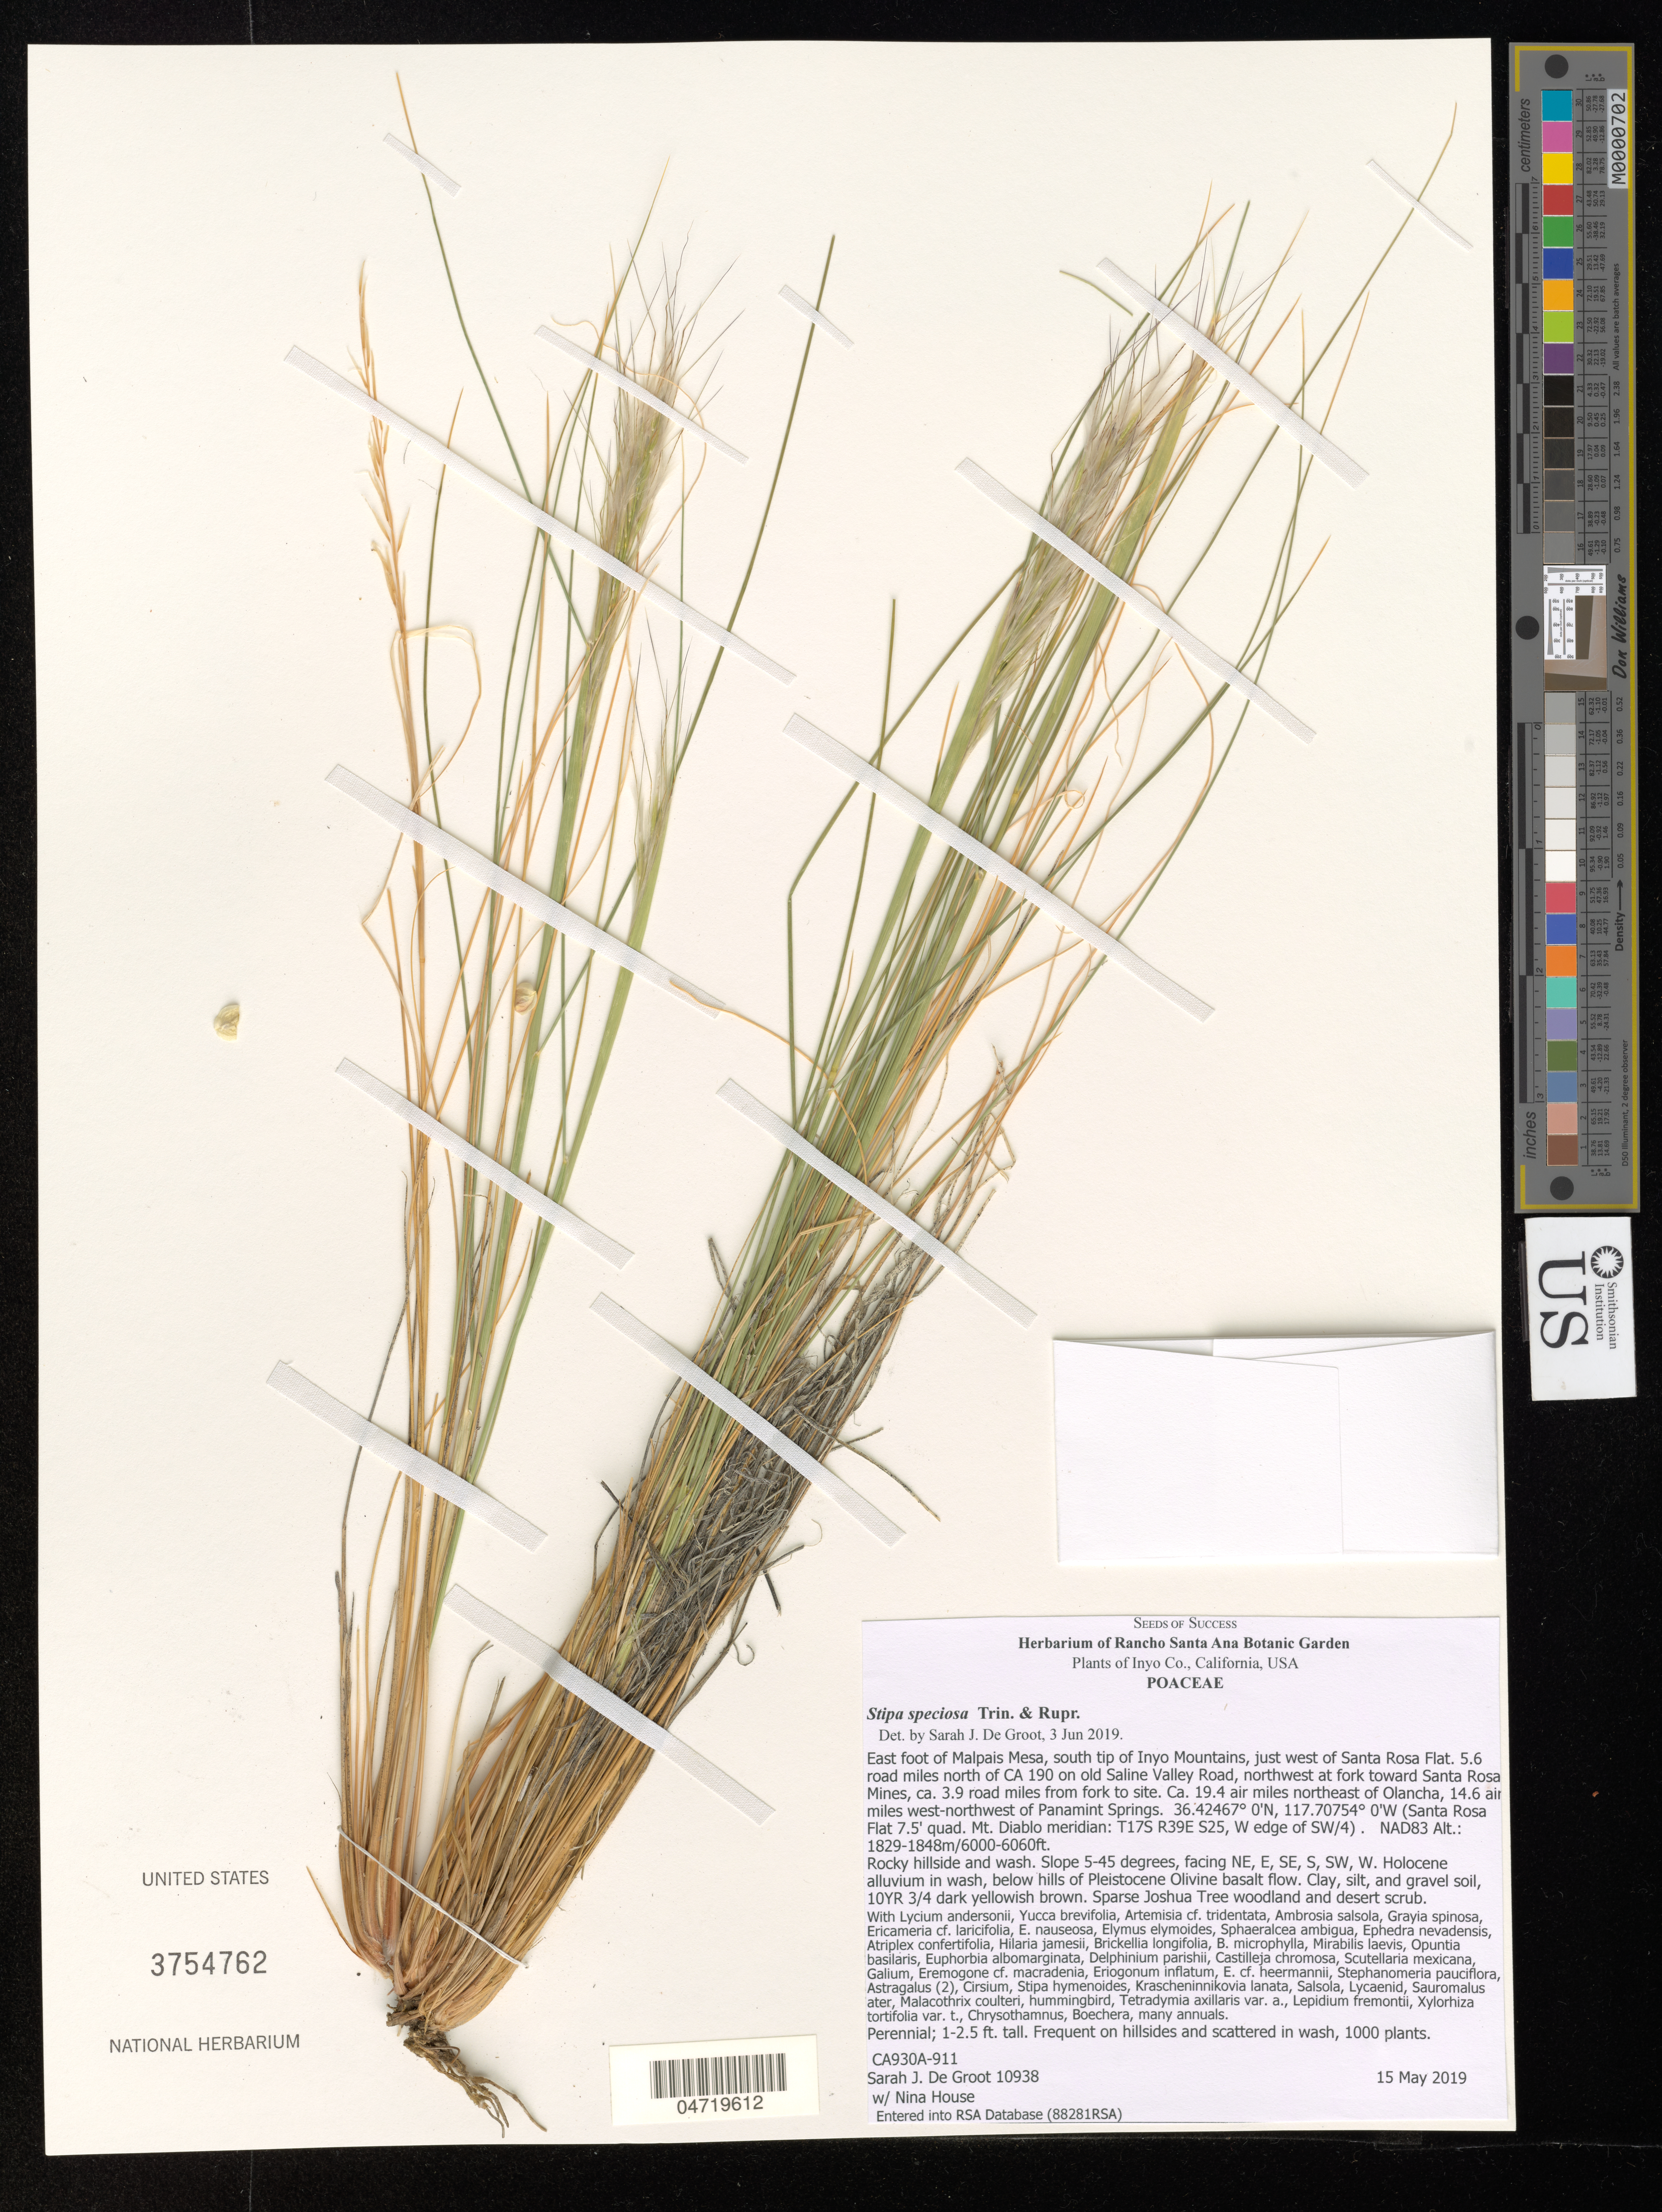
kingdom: Plantae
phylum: Tracheophyta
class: Liliopsida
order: Poales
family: Poaceae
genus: Stipa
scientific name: Stipa speciosa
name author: Trin. & Rupr.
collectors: S. De Groot & N. House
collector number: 10938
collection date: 2019-05-15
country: United States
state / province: California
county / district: Inyo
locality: Inyo Co. East foot of Malpais Mesa, south tip of Inyo Mountains, just west of Santa Rosa Flat. 5.6 road miles north of CA 190 on old Saline Valley Road, northwest at fork toward Santa Rosa Mines, ca. 3.9 road miles from fork to site. Ca. 19.4 air miles northeast of Olancha, 14.6 air miles west-northwest of Panamint Springs. (Santa Rosa Flat 7.5' quad. Mt. Diablo meridian: T17S R39E S25, W edge of SW/4). NAD83.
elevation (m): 1829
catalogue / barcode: US 3754762